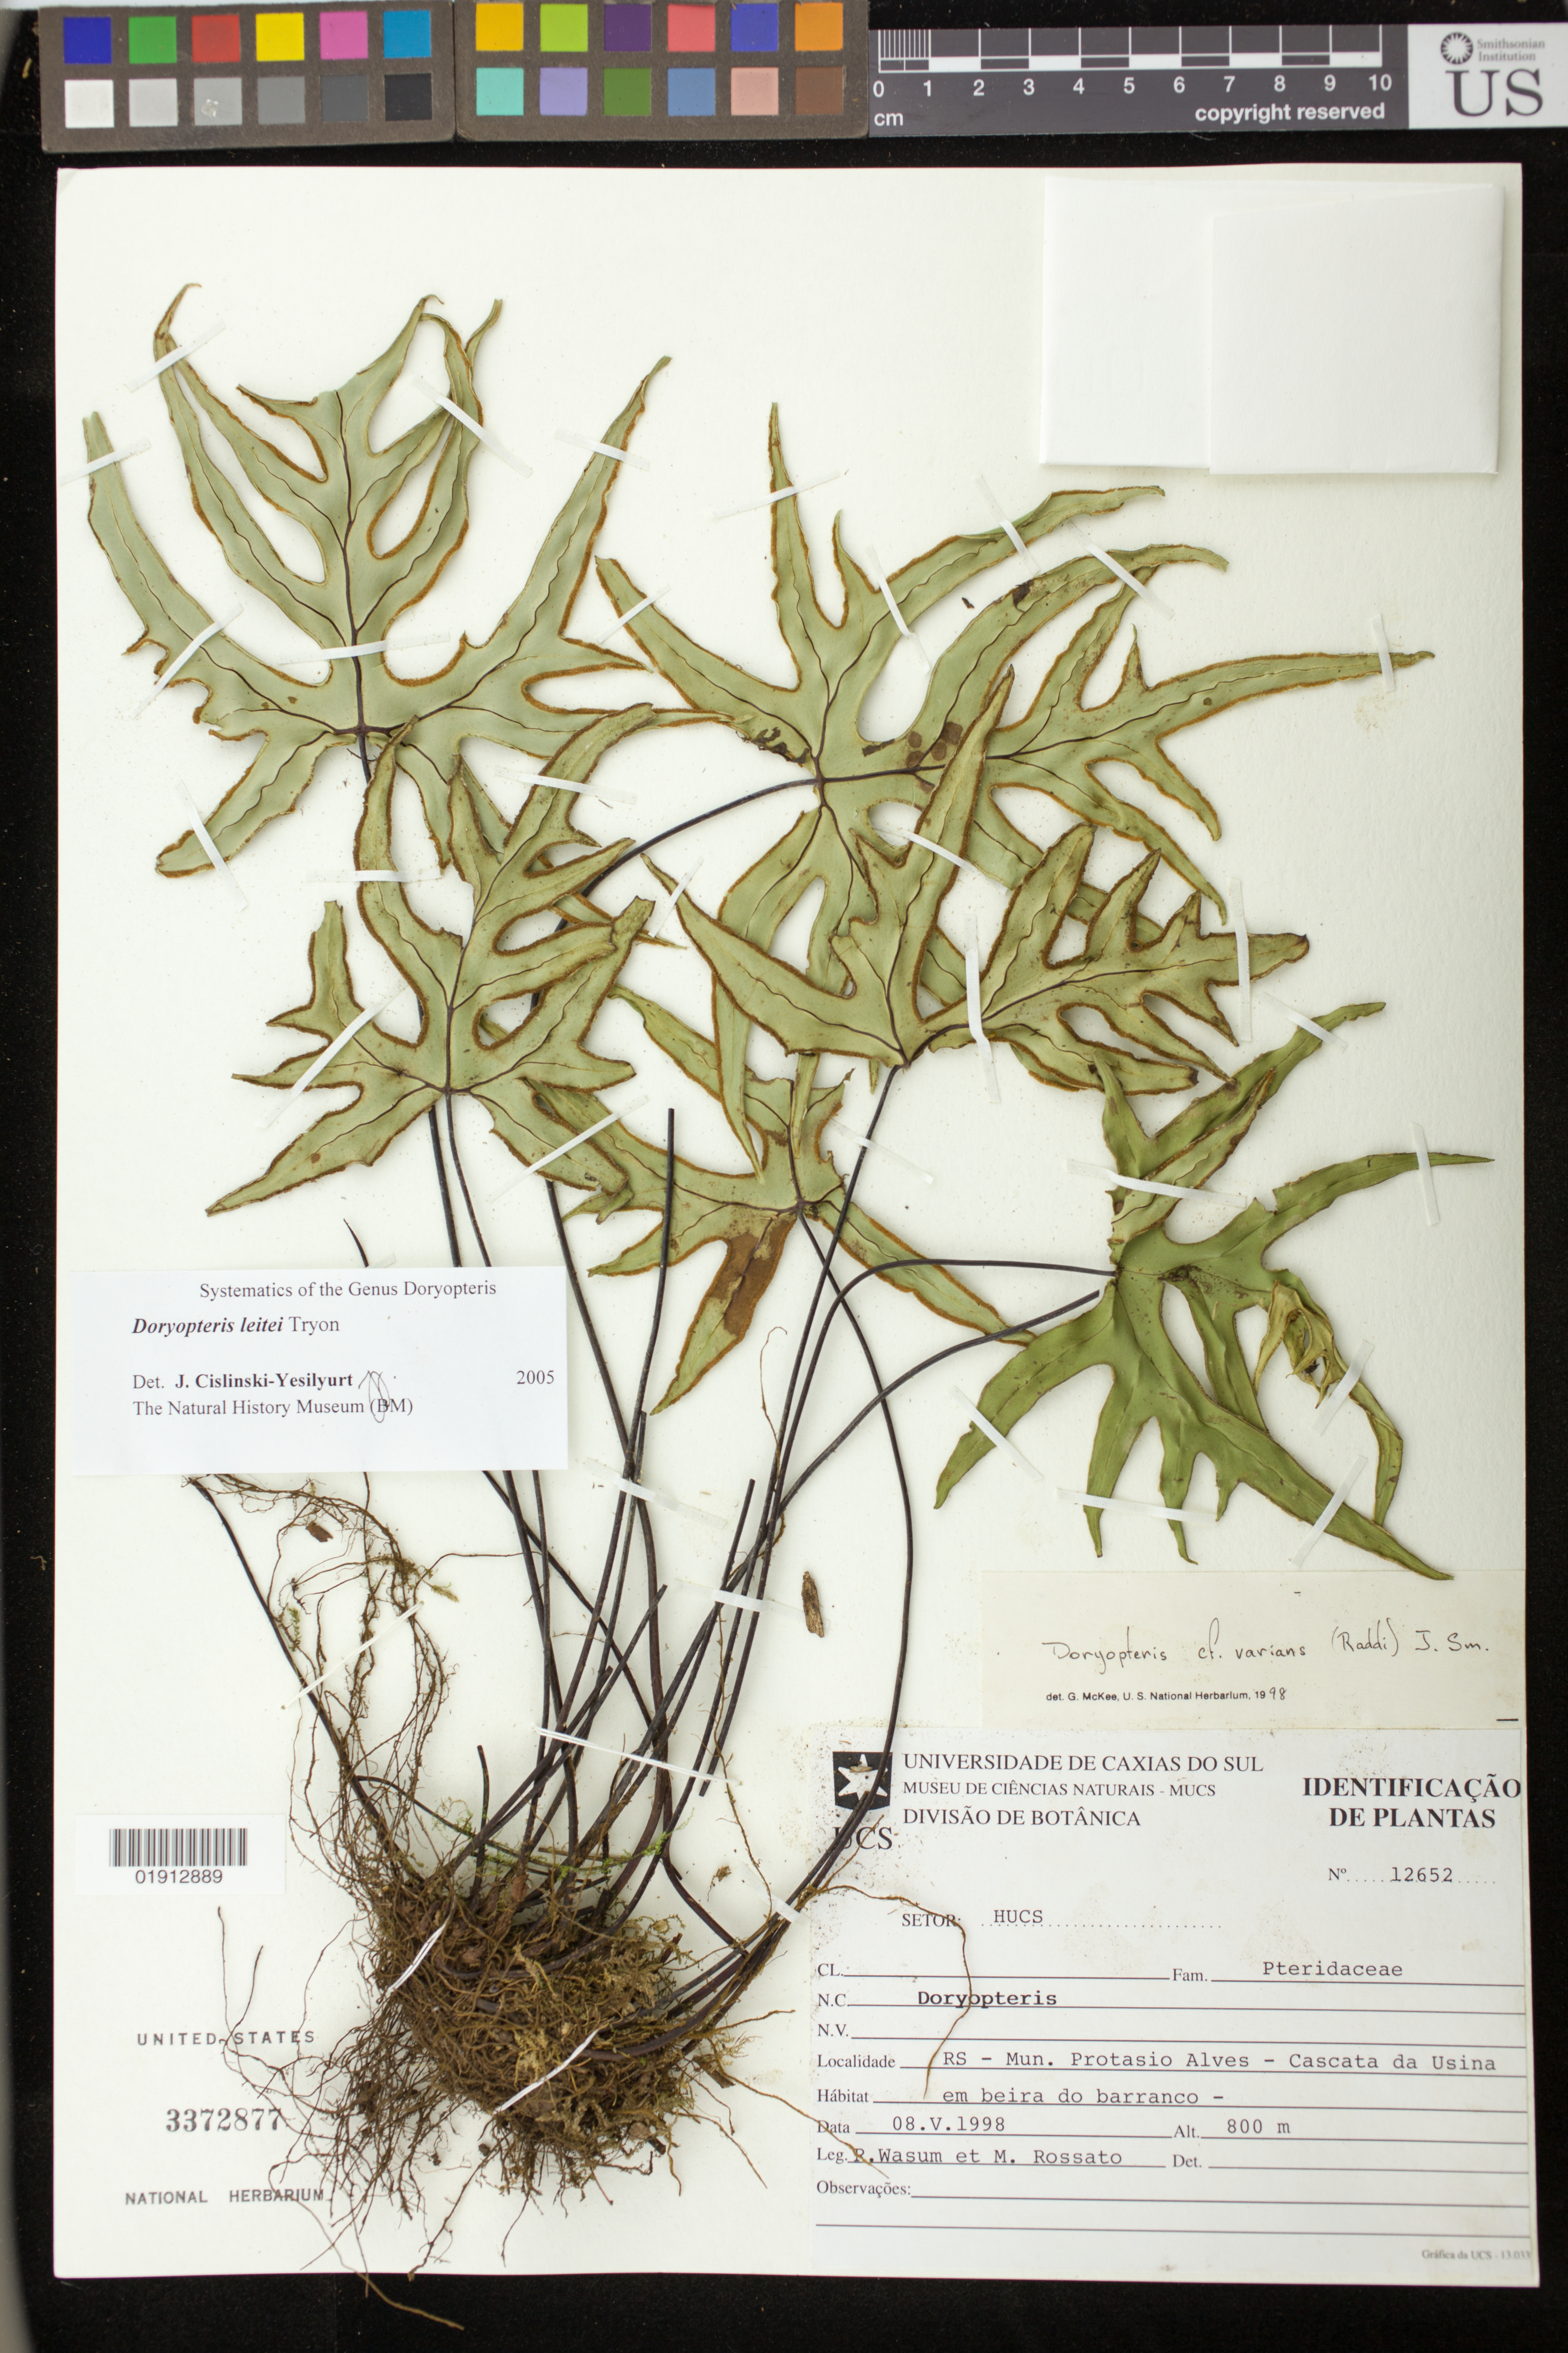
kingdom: Plantae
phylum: Tracheophyta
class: Polypodiopsida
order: Polypodiales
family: Pteridaceae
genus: Doryopteris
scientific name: Doryopteris x leitei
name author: R.M. Tryon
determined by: Yesilyurt, J. C.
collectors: R. Wasum & M. Rossato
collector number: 12652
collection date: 1998-05-08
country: Brazil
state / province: Rio Grande do Sul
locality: RS- Mun. Protasio Alves- Cascata da Usina.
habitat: em beira do barranco.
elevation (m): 800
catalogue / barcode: US 3372877